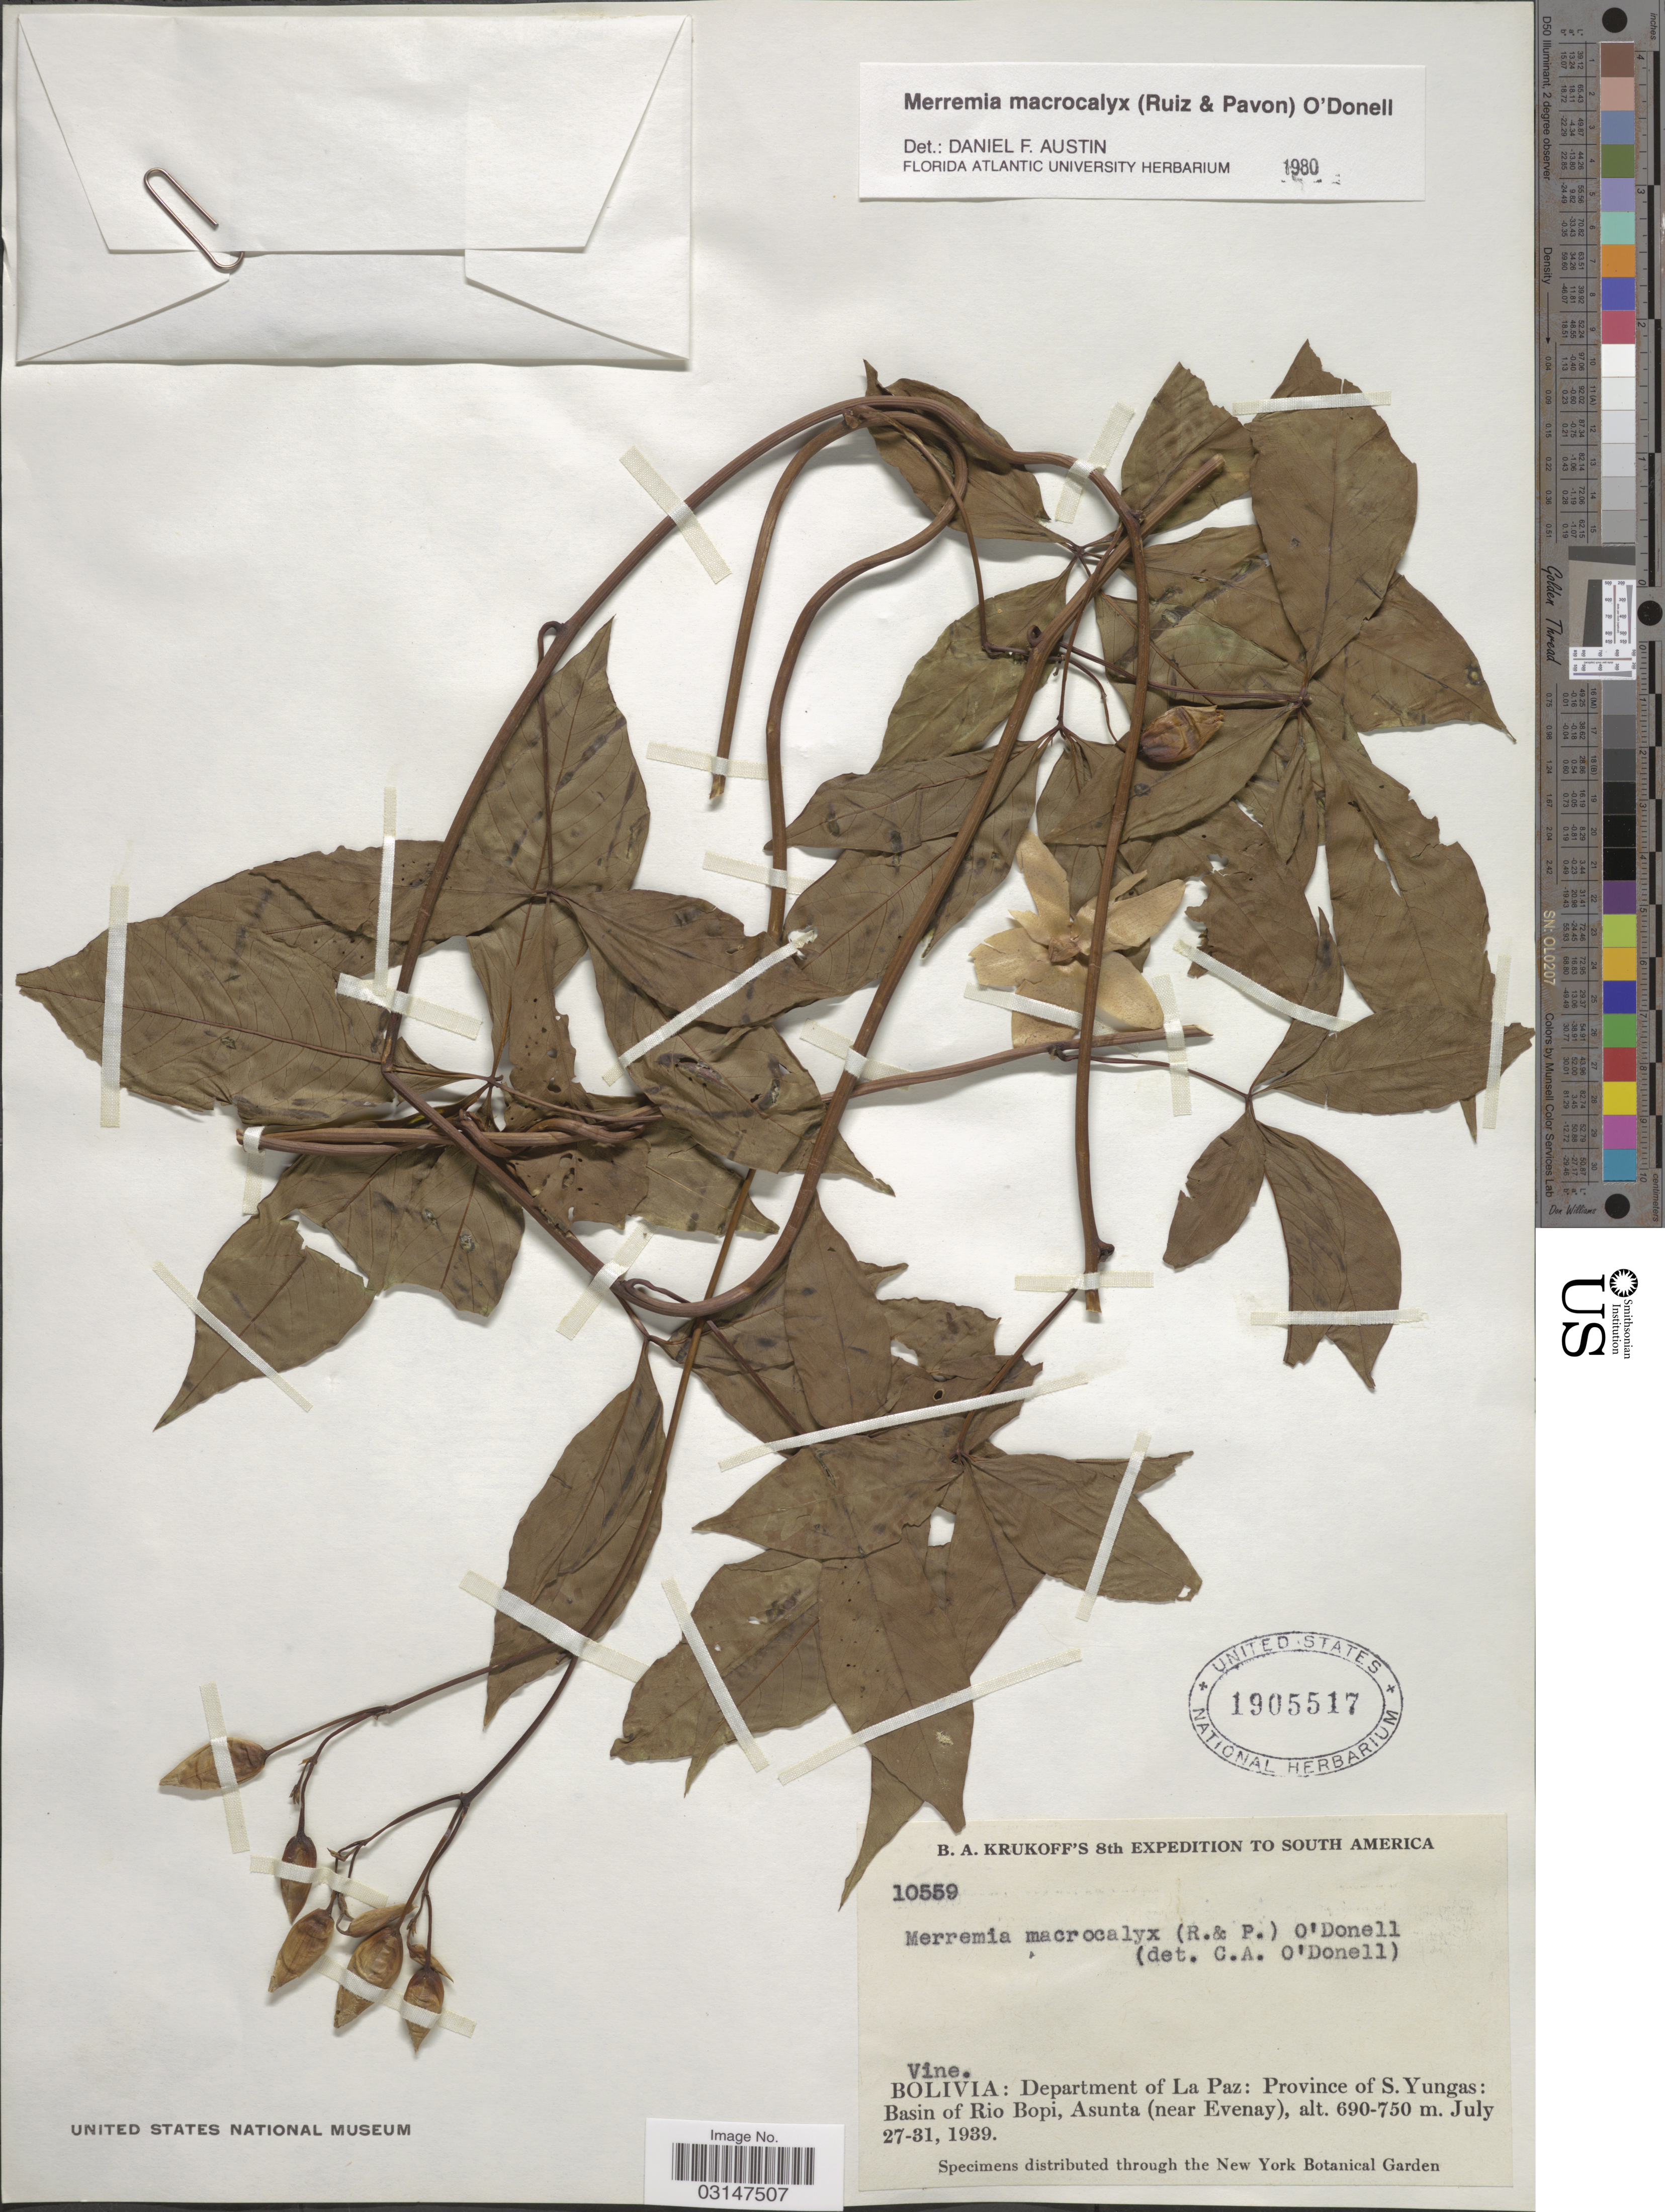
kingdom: Plantae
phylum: Tracheophyta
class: Magnoliopsida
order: Solanales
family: Convolvulaceae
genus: Distimake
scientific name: Distimake macrocalyx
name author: (Ruiz & Pav.) A. R. Simões & Staples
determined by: Strong, Mark T., (BOT), Smithsonian Institution - National Museum of Natural History (UNITED STATES)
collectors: B. A. Krukoff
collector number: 10559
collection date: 1939-07-27/1939-07-31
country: Bolivia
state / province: La Paz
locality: Province of S. Yungas: Basin of Rio Bopi, Asunta (near Evenay).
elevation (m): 690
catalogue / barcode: US 1905517